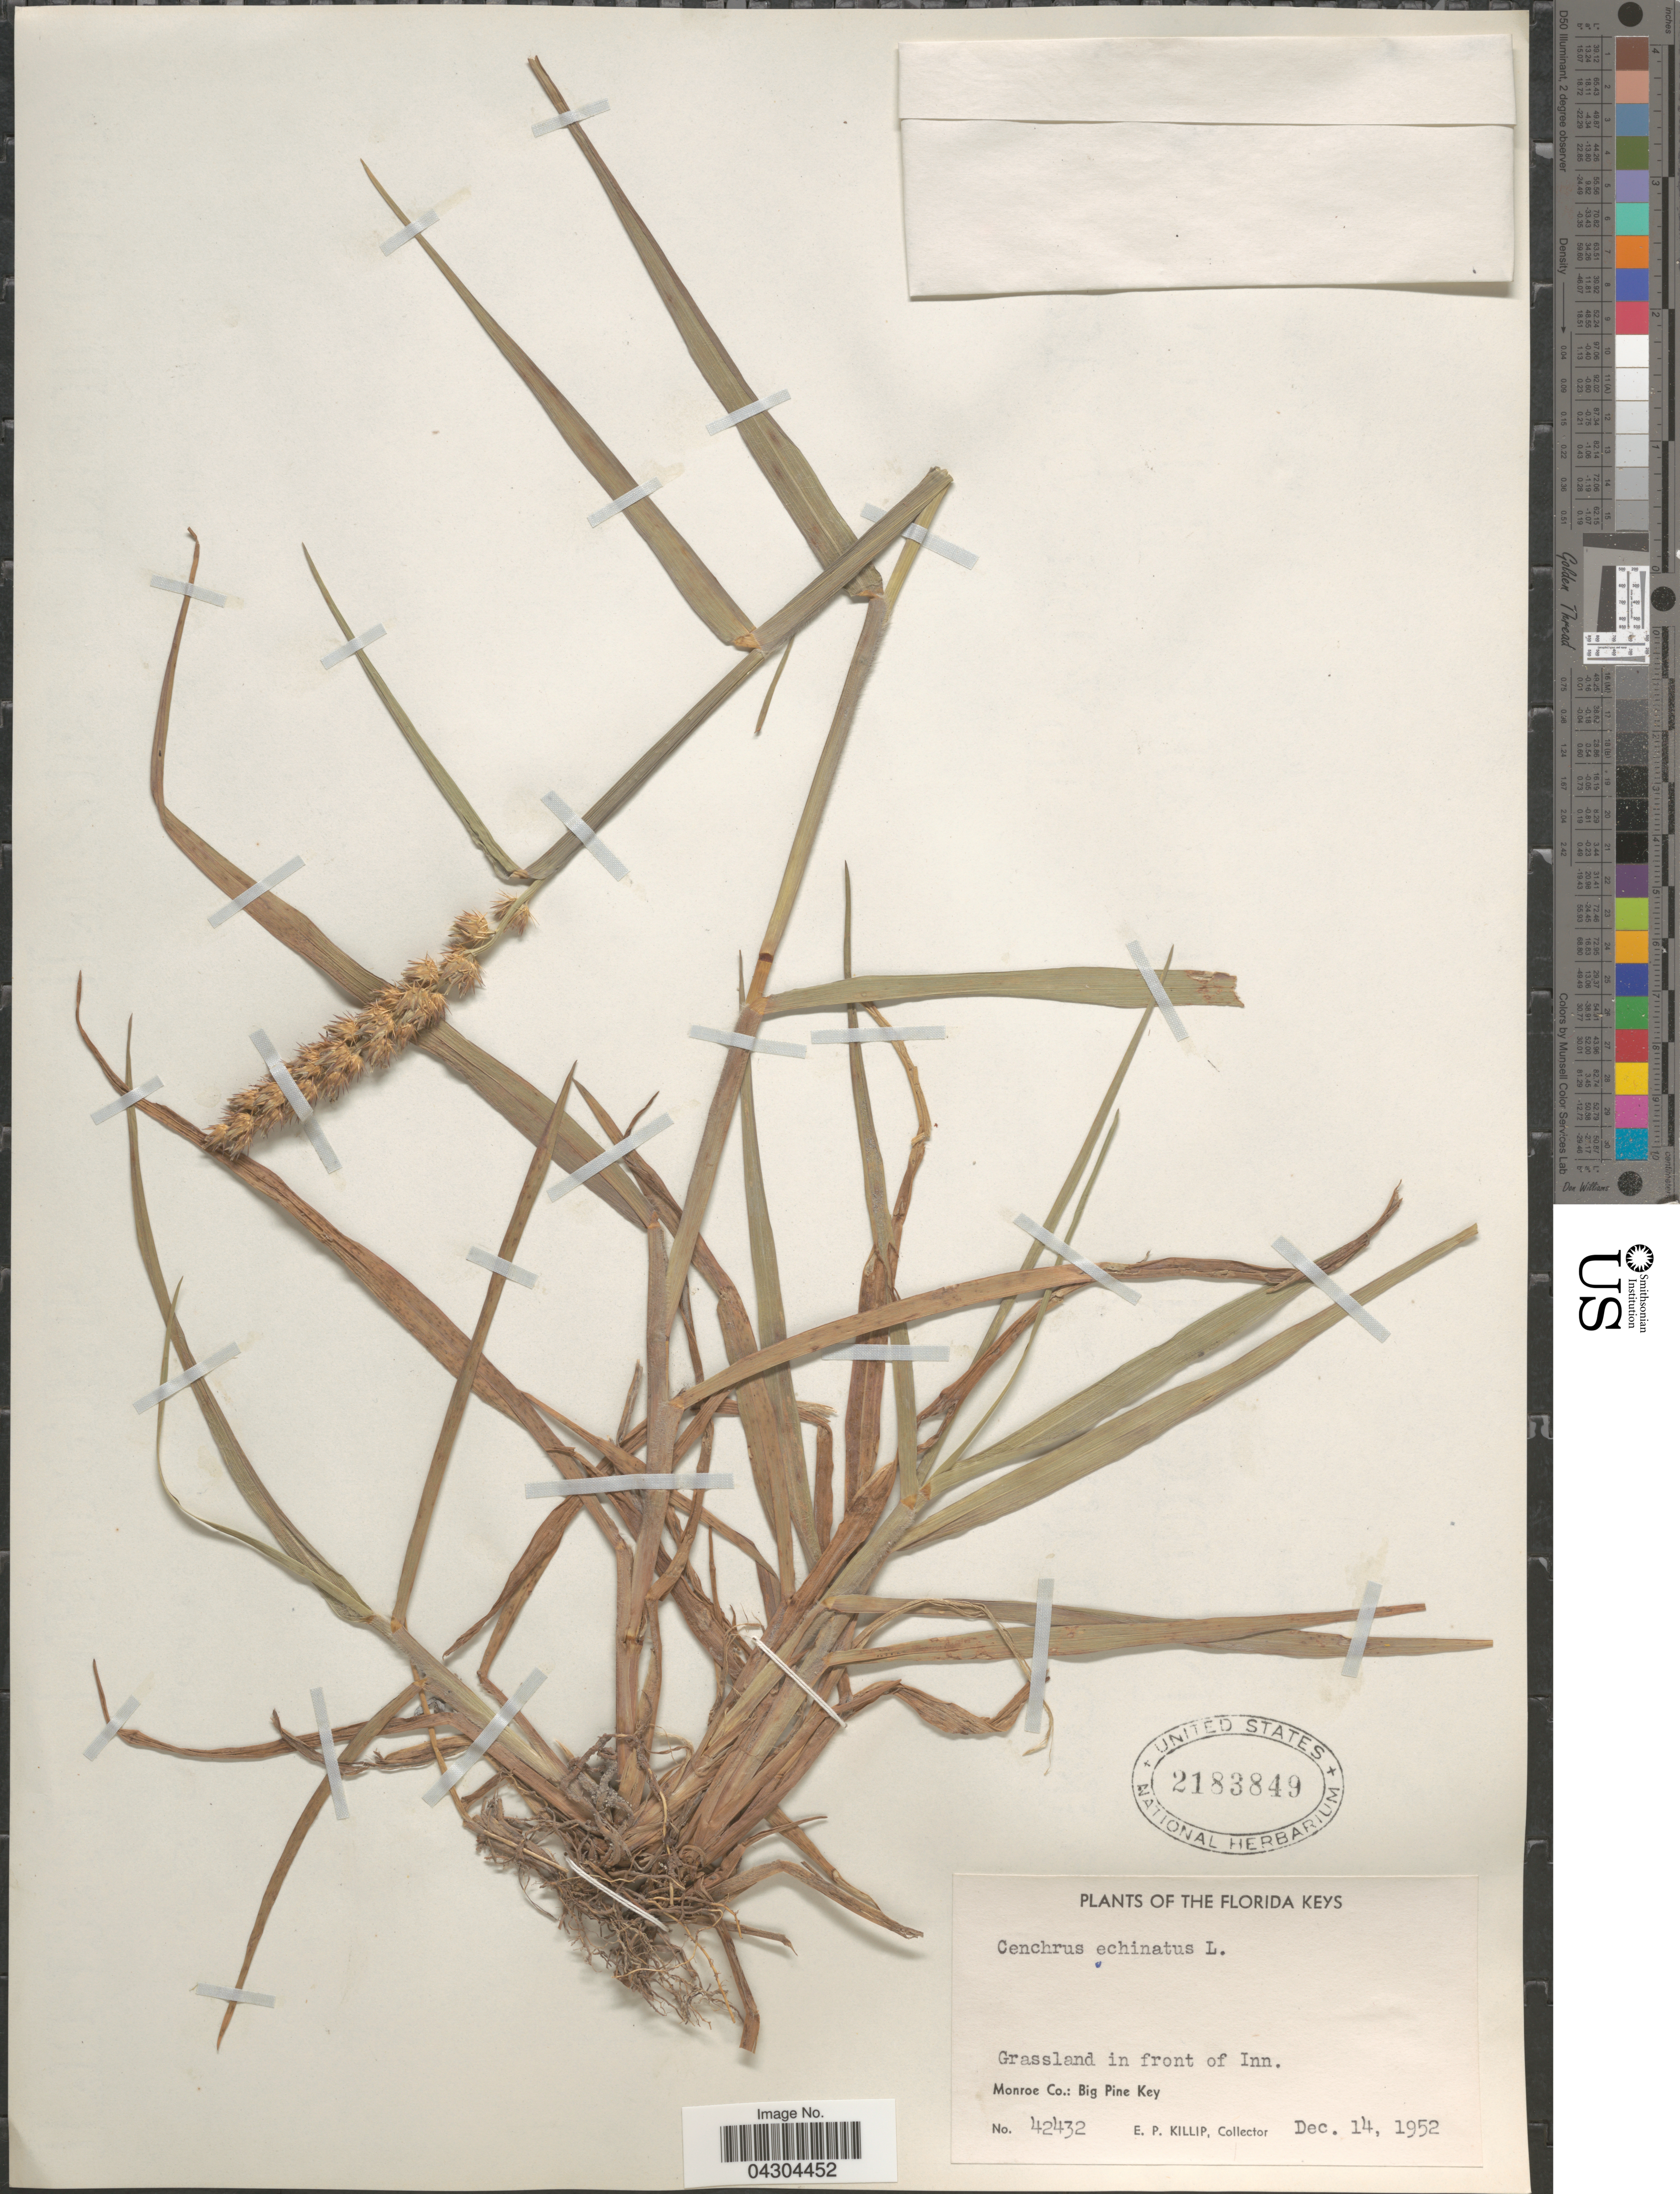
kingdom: Plantae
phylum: Tracheophyta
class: Liliopsida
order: Poales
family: Poaceae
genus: Cenchrus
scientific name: Cenchrus echinatus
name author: L.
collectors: E. P. Killip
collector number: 42432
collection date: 1952-12-14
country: United States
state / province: Florida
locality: Florida Keys. Grassland in front of Inn. Monroe Co.: Big Pine Key.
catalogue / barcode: US 2183849